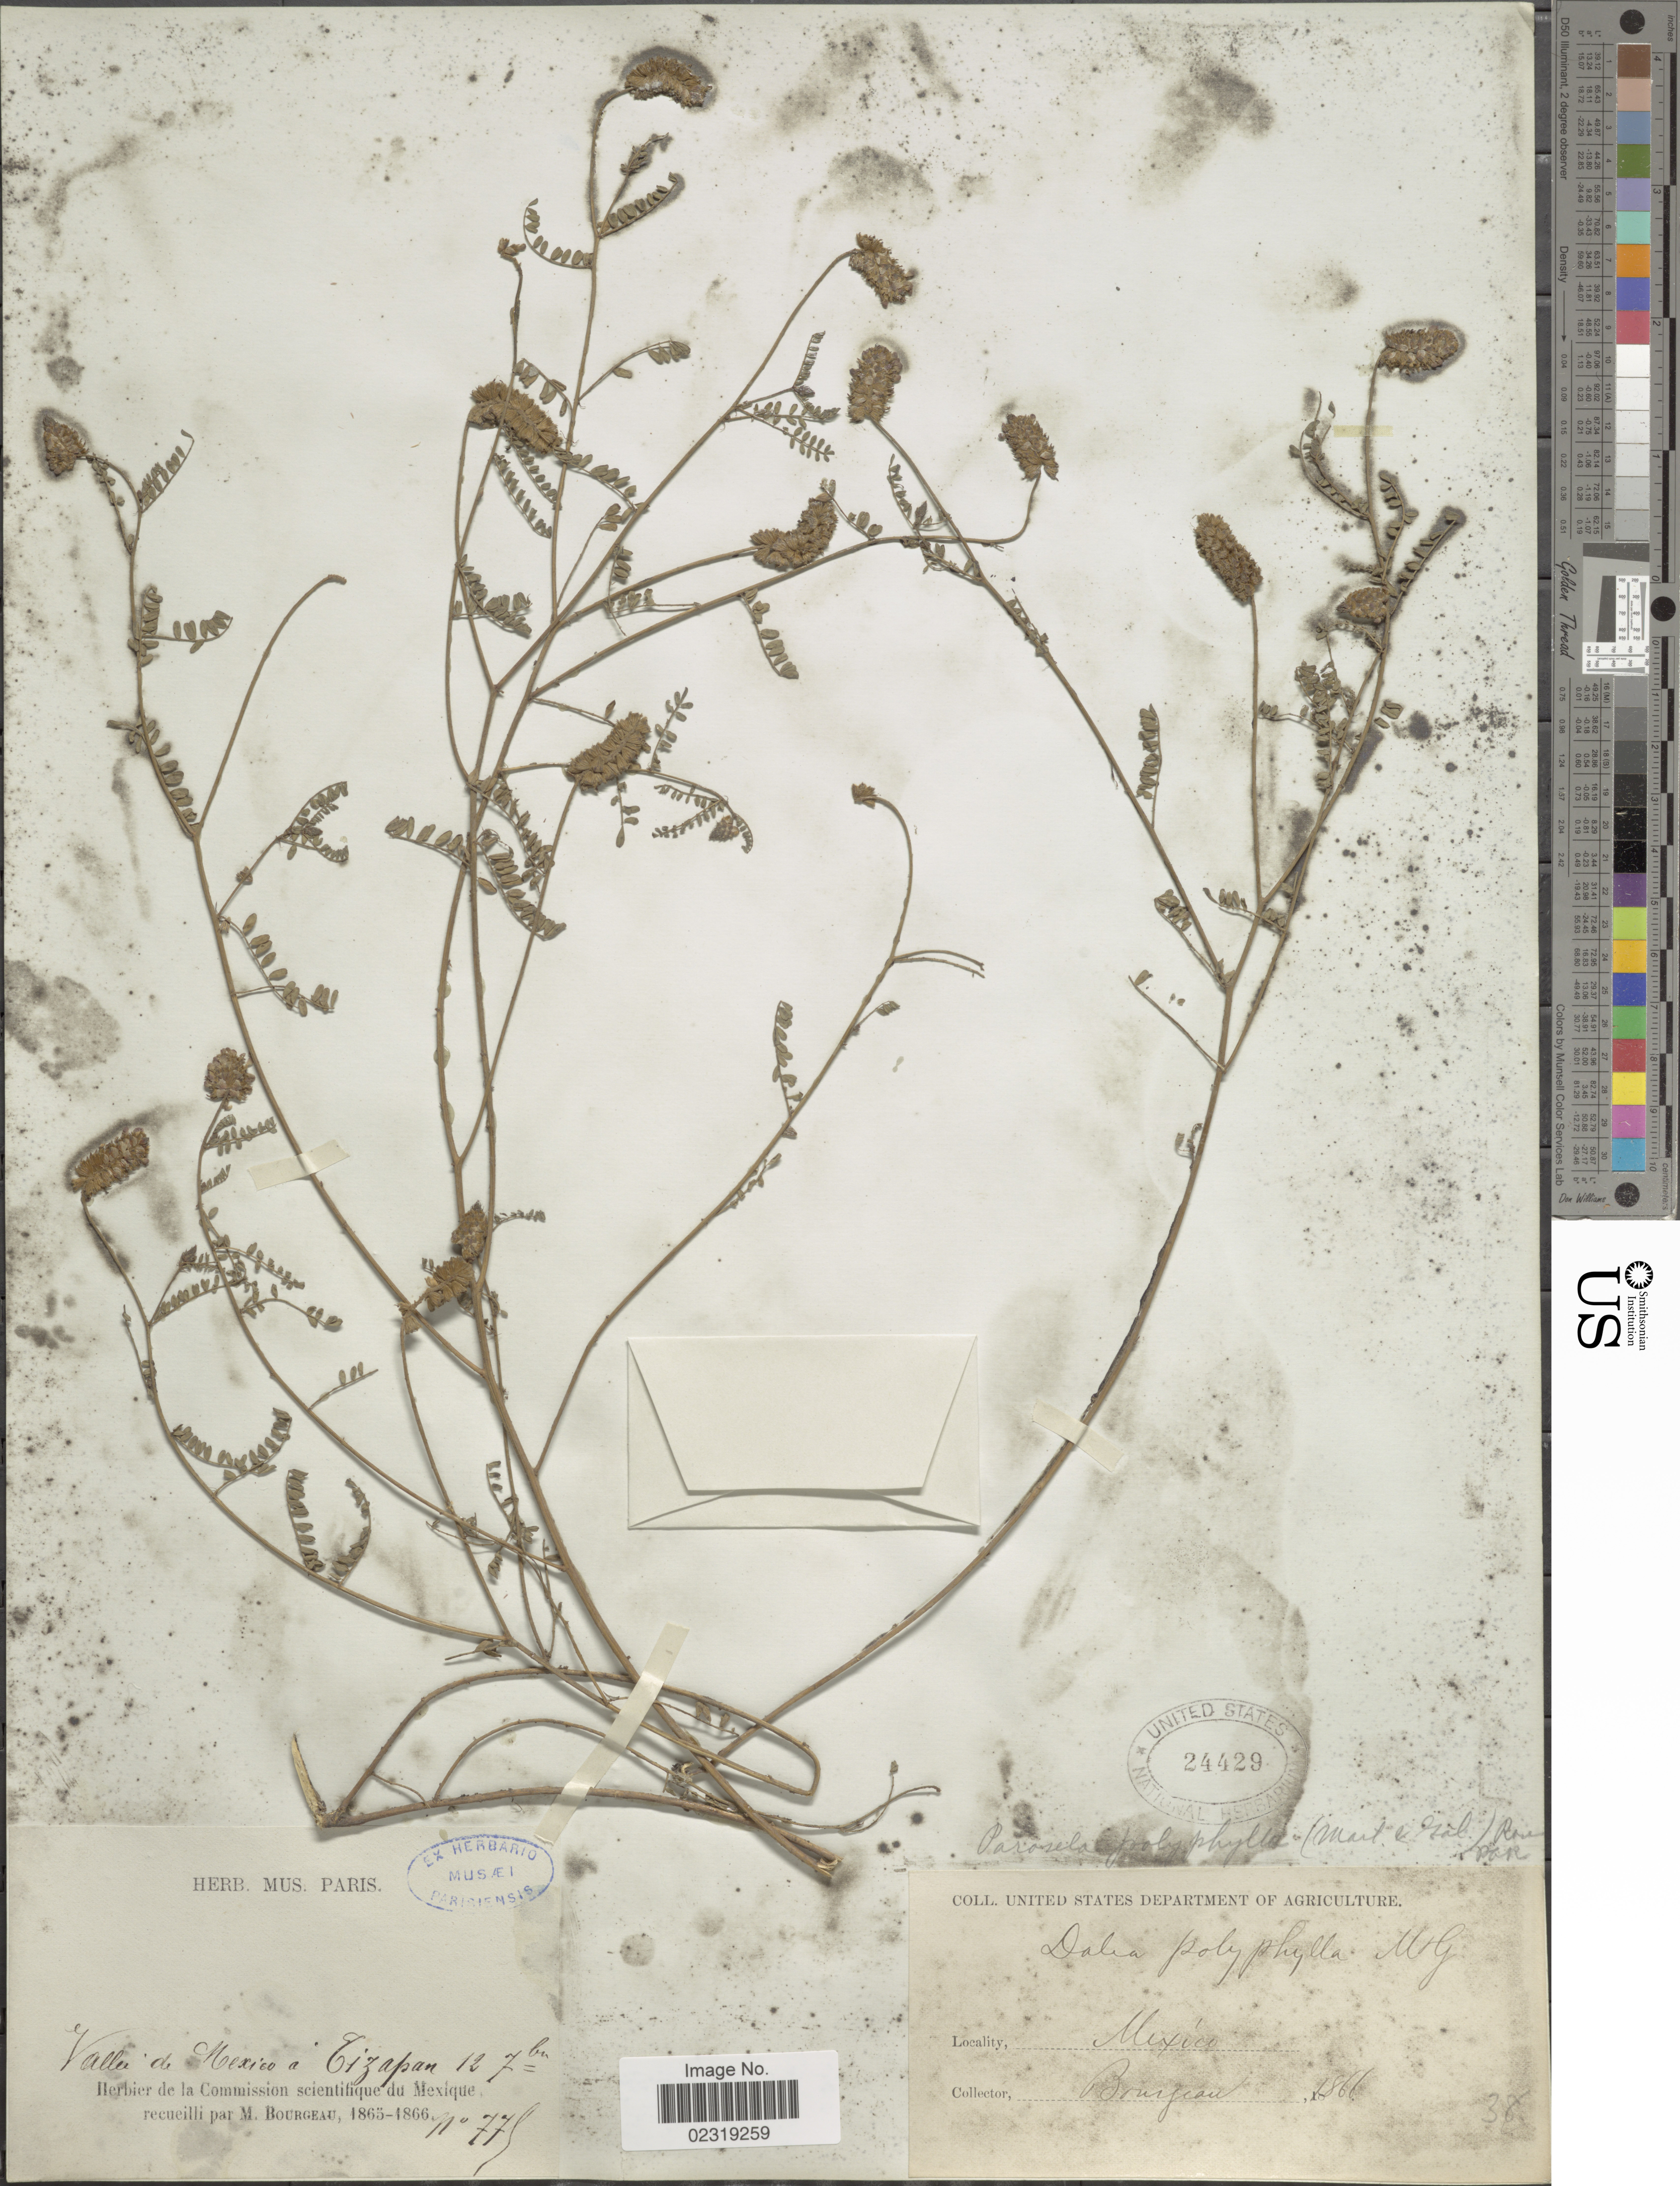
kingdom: Plantae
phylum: Tracheophyta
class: Magnoliopsida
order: Fabales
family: Fabaceae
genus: Dalea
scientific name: Dalea foliolosa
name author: (Aiton) Barneby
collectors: M. Bourgeau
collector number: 775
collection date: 1866-09-18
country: Mexico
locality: Vallée de Mexico à Tizapan [Valley of Mexico at Tizapan]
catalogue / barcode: US 24429